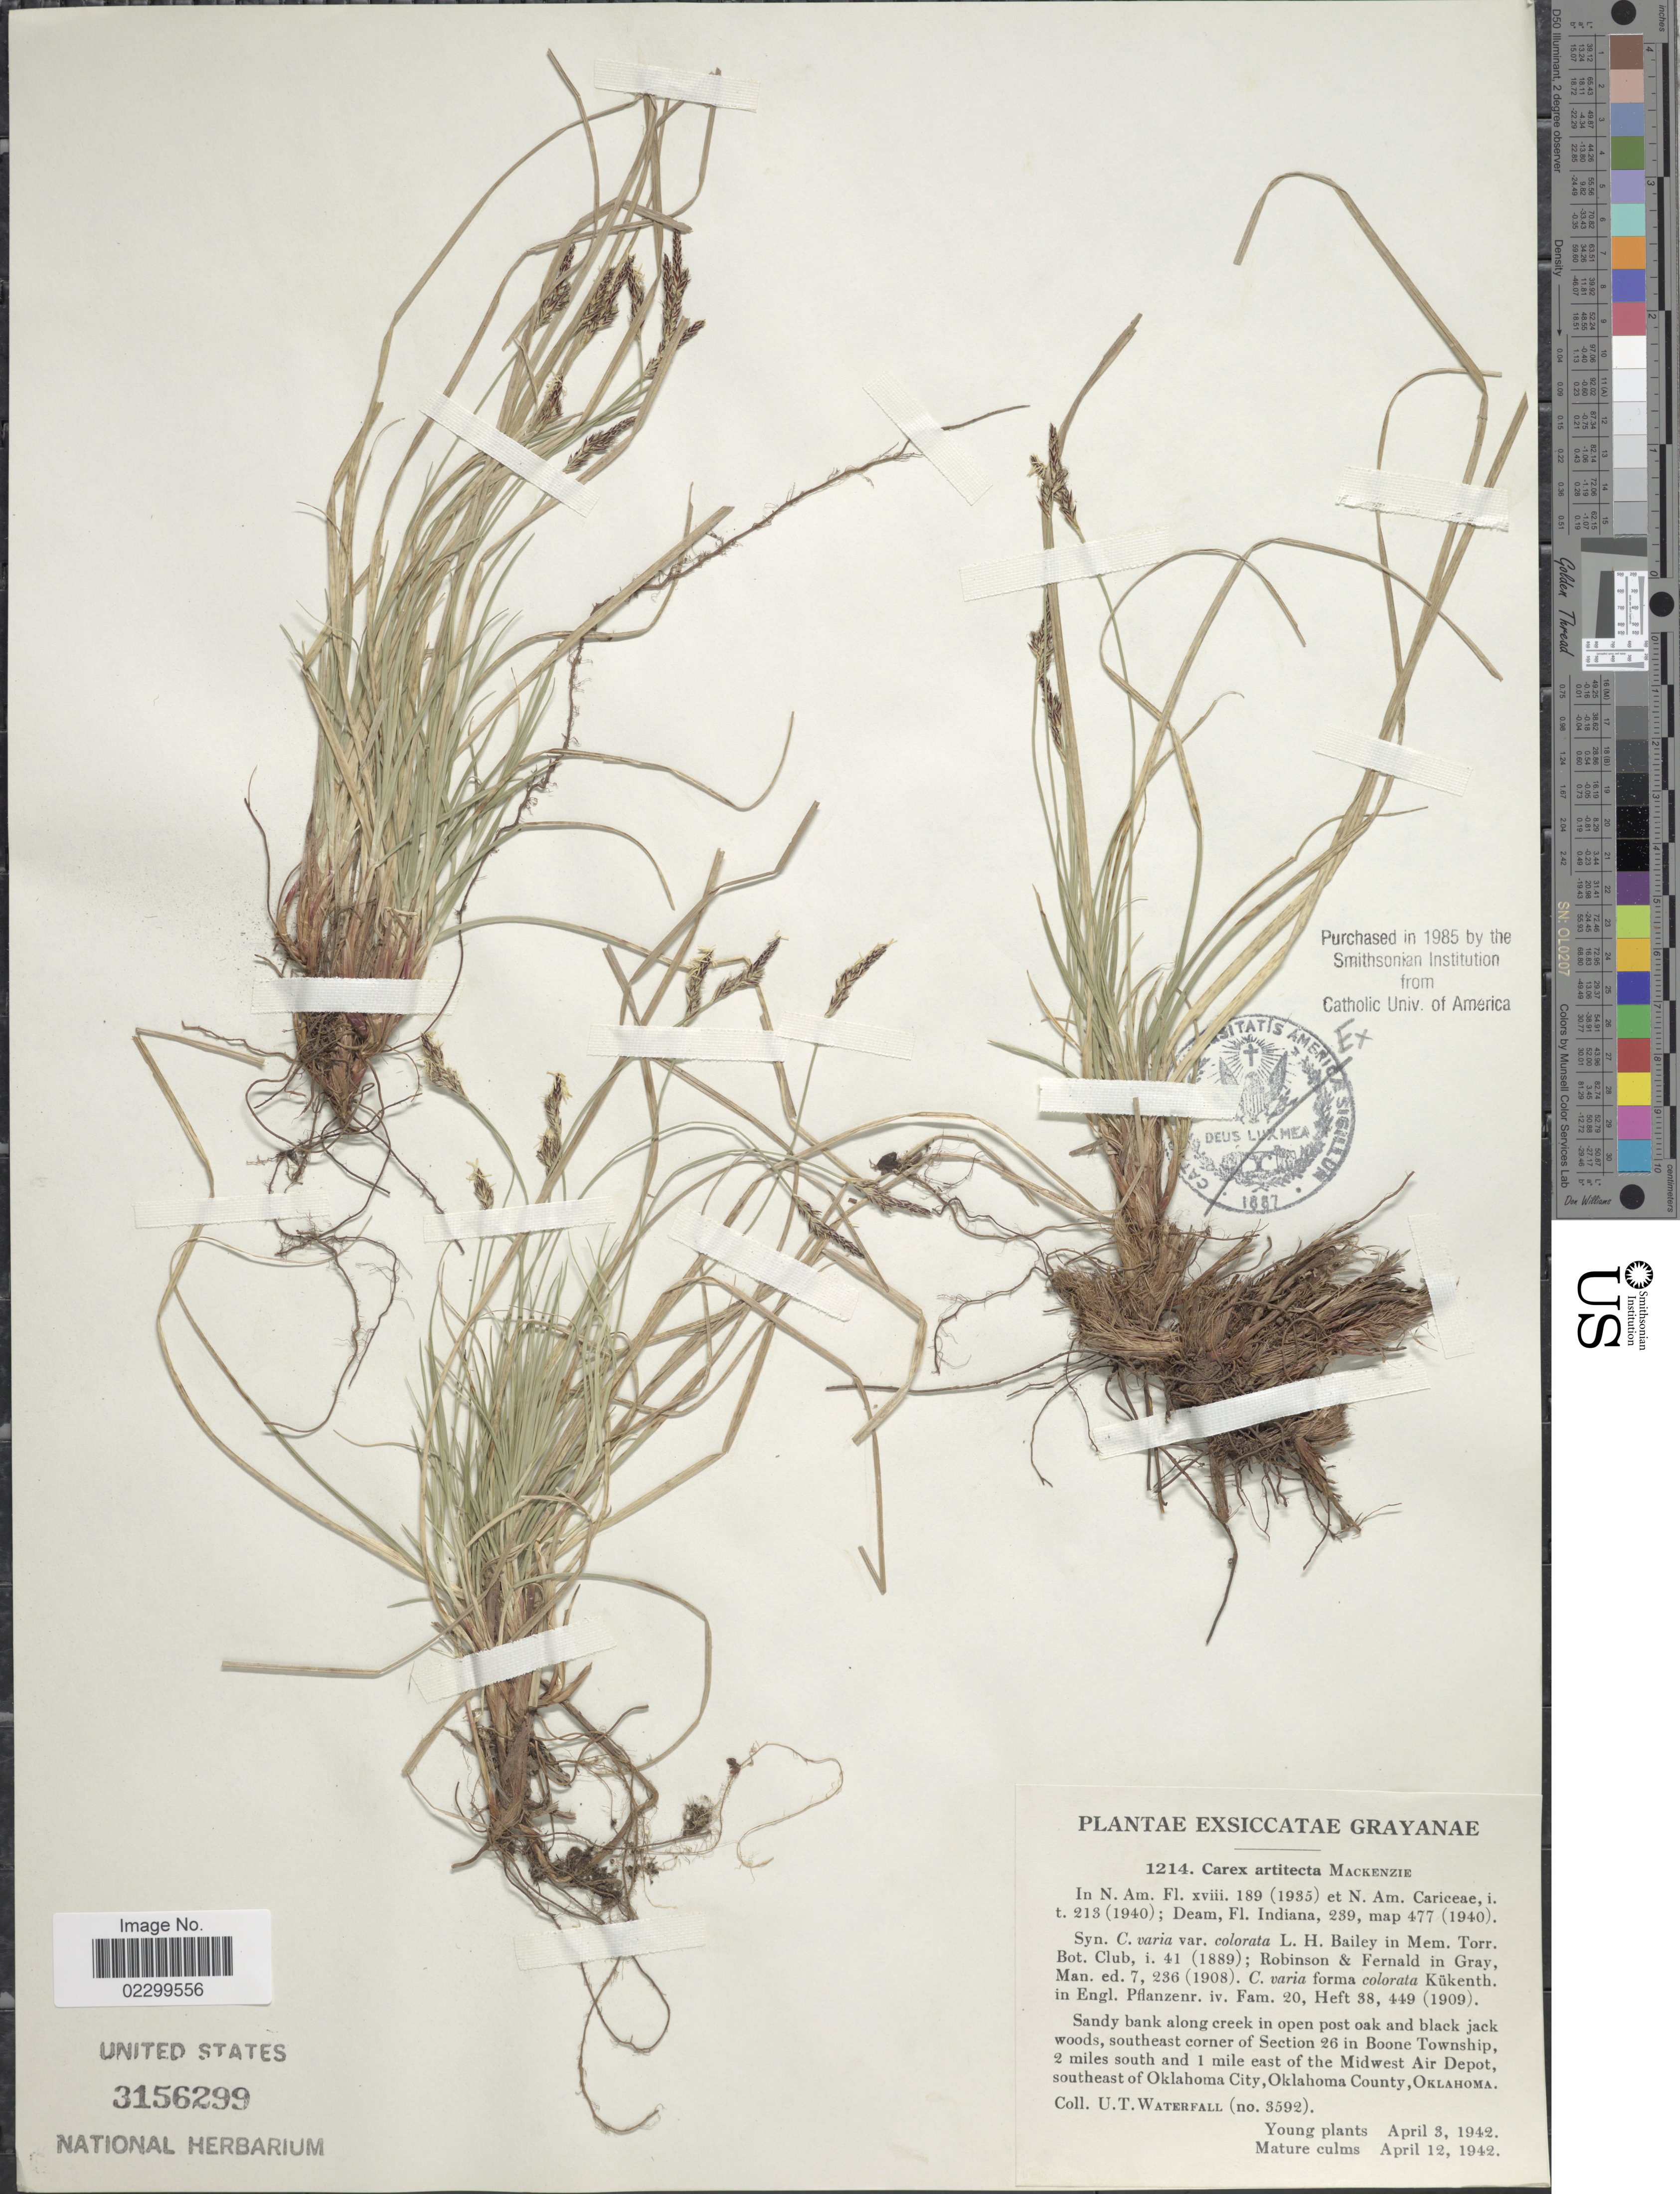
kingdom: Plantae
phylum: Tracheophyta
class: Liliopsida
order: Poales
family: Cyperaceae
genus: Carex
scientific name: Carex albicans var. albicans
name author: Willd. ex Spreng.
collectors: U. T. Waterfall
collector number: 3592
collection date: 1942-04-03/1942-04-12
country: United States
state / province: Oklahoma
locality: Sandy bank along creek in open oak and black jack woods, southeast corner of Section 26 in Boone Township, 2 miles south and 1 mile east of the Midwest Air Depot, southeast of Oklahoma City, Oklahoma County.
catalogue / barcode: US 3156299